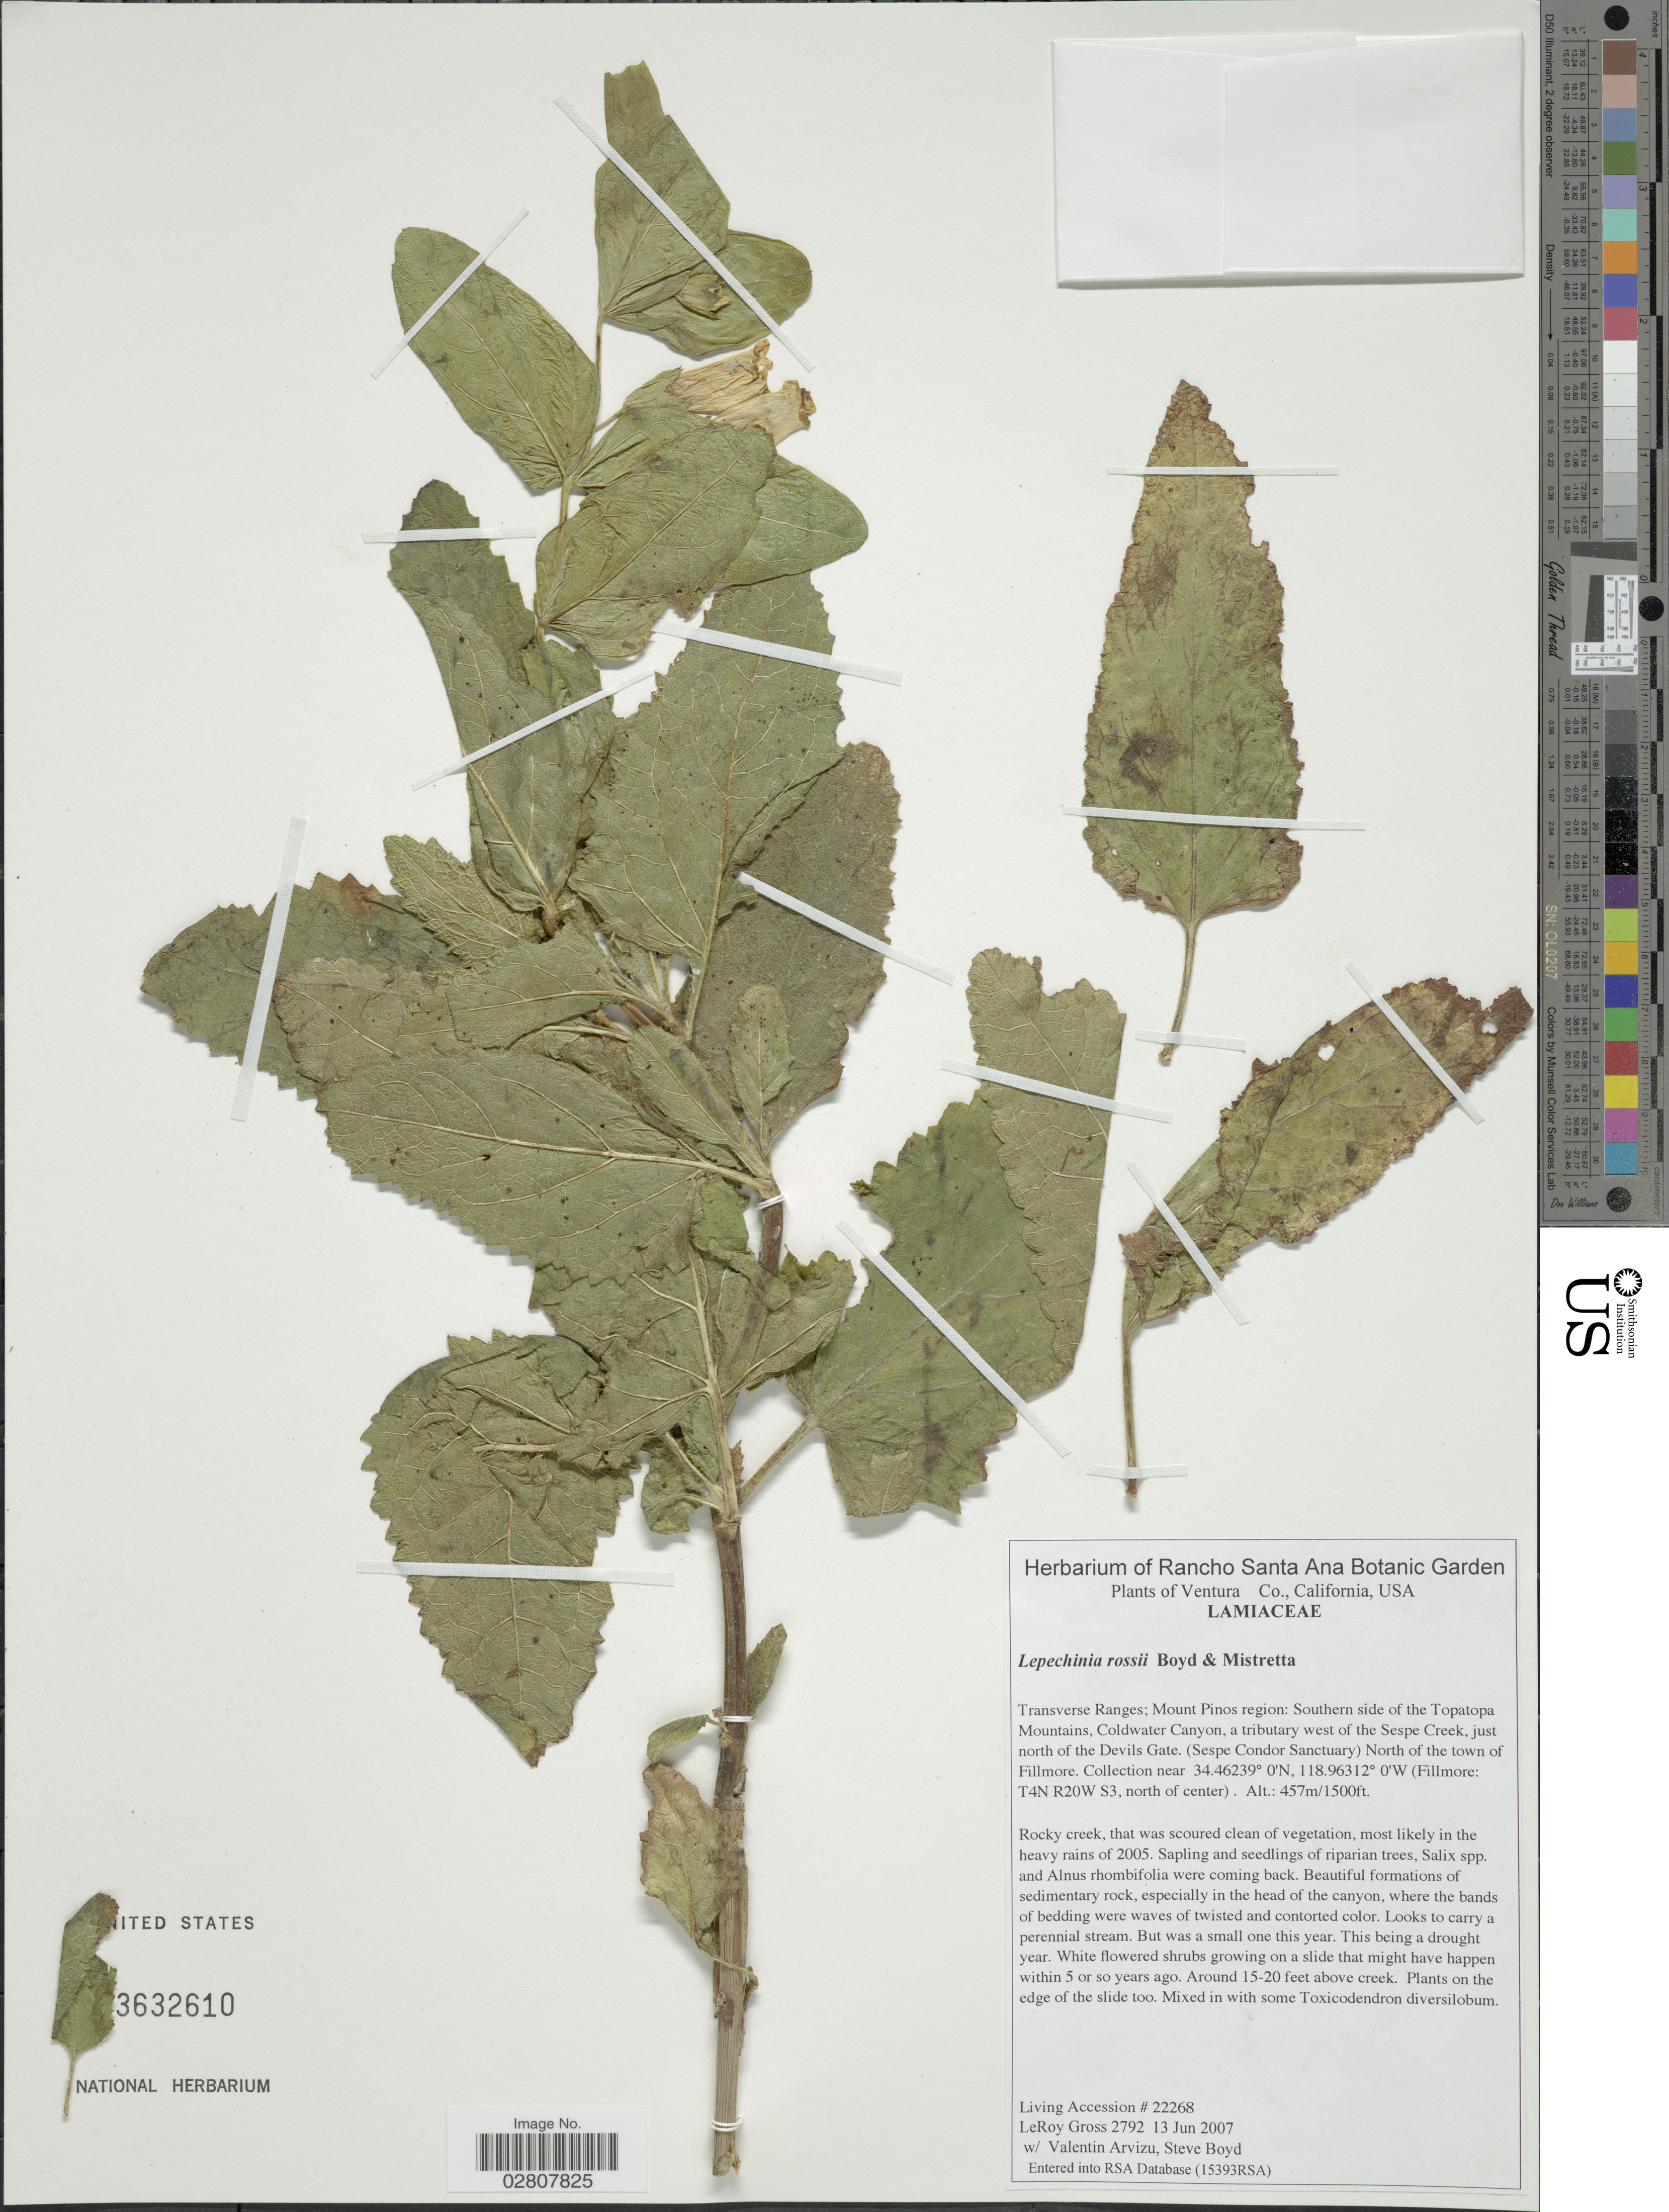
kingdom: Plantae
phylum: Tracheophyta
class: Magnoliopsida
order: Lamiales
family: Lamiaceae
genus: Lepechinia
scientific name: Lepechinia rossii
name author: Boyd & Mistretta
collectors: L. Gross, V. Arvizu & S. Boyd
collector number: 2792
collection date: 2007-06-13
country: United States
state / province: California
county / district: Ventura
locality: Ventura Co. Transverse Ranges; Mount Pinos region: Southern side of the Topatopa Mountains, Coldwater Canyon, a tributary west of the Sespe Creek, just north of the Devils Gate. (Sespe Condor Sanctuary) North of the town of Fillmore. (Fillmore: T4N R20W S3, north of center).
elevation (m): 457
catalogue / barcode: US 3632610